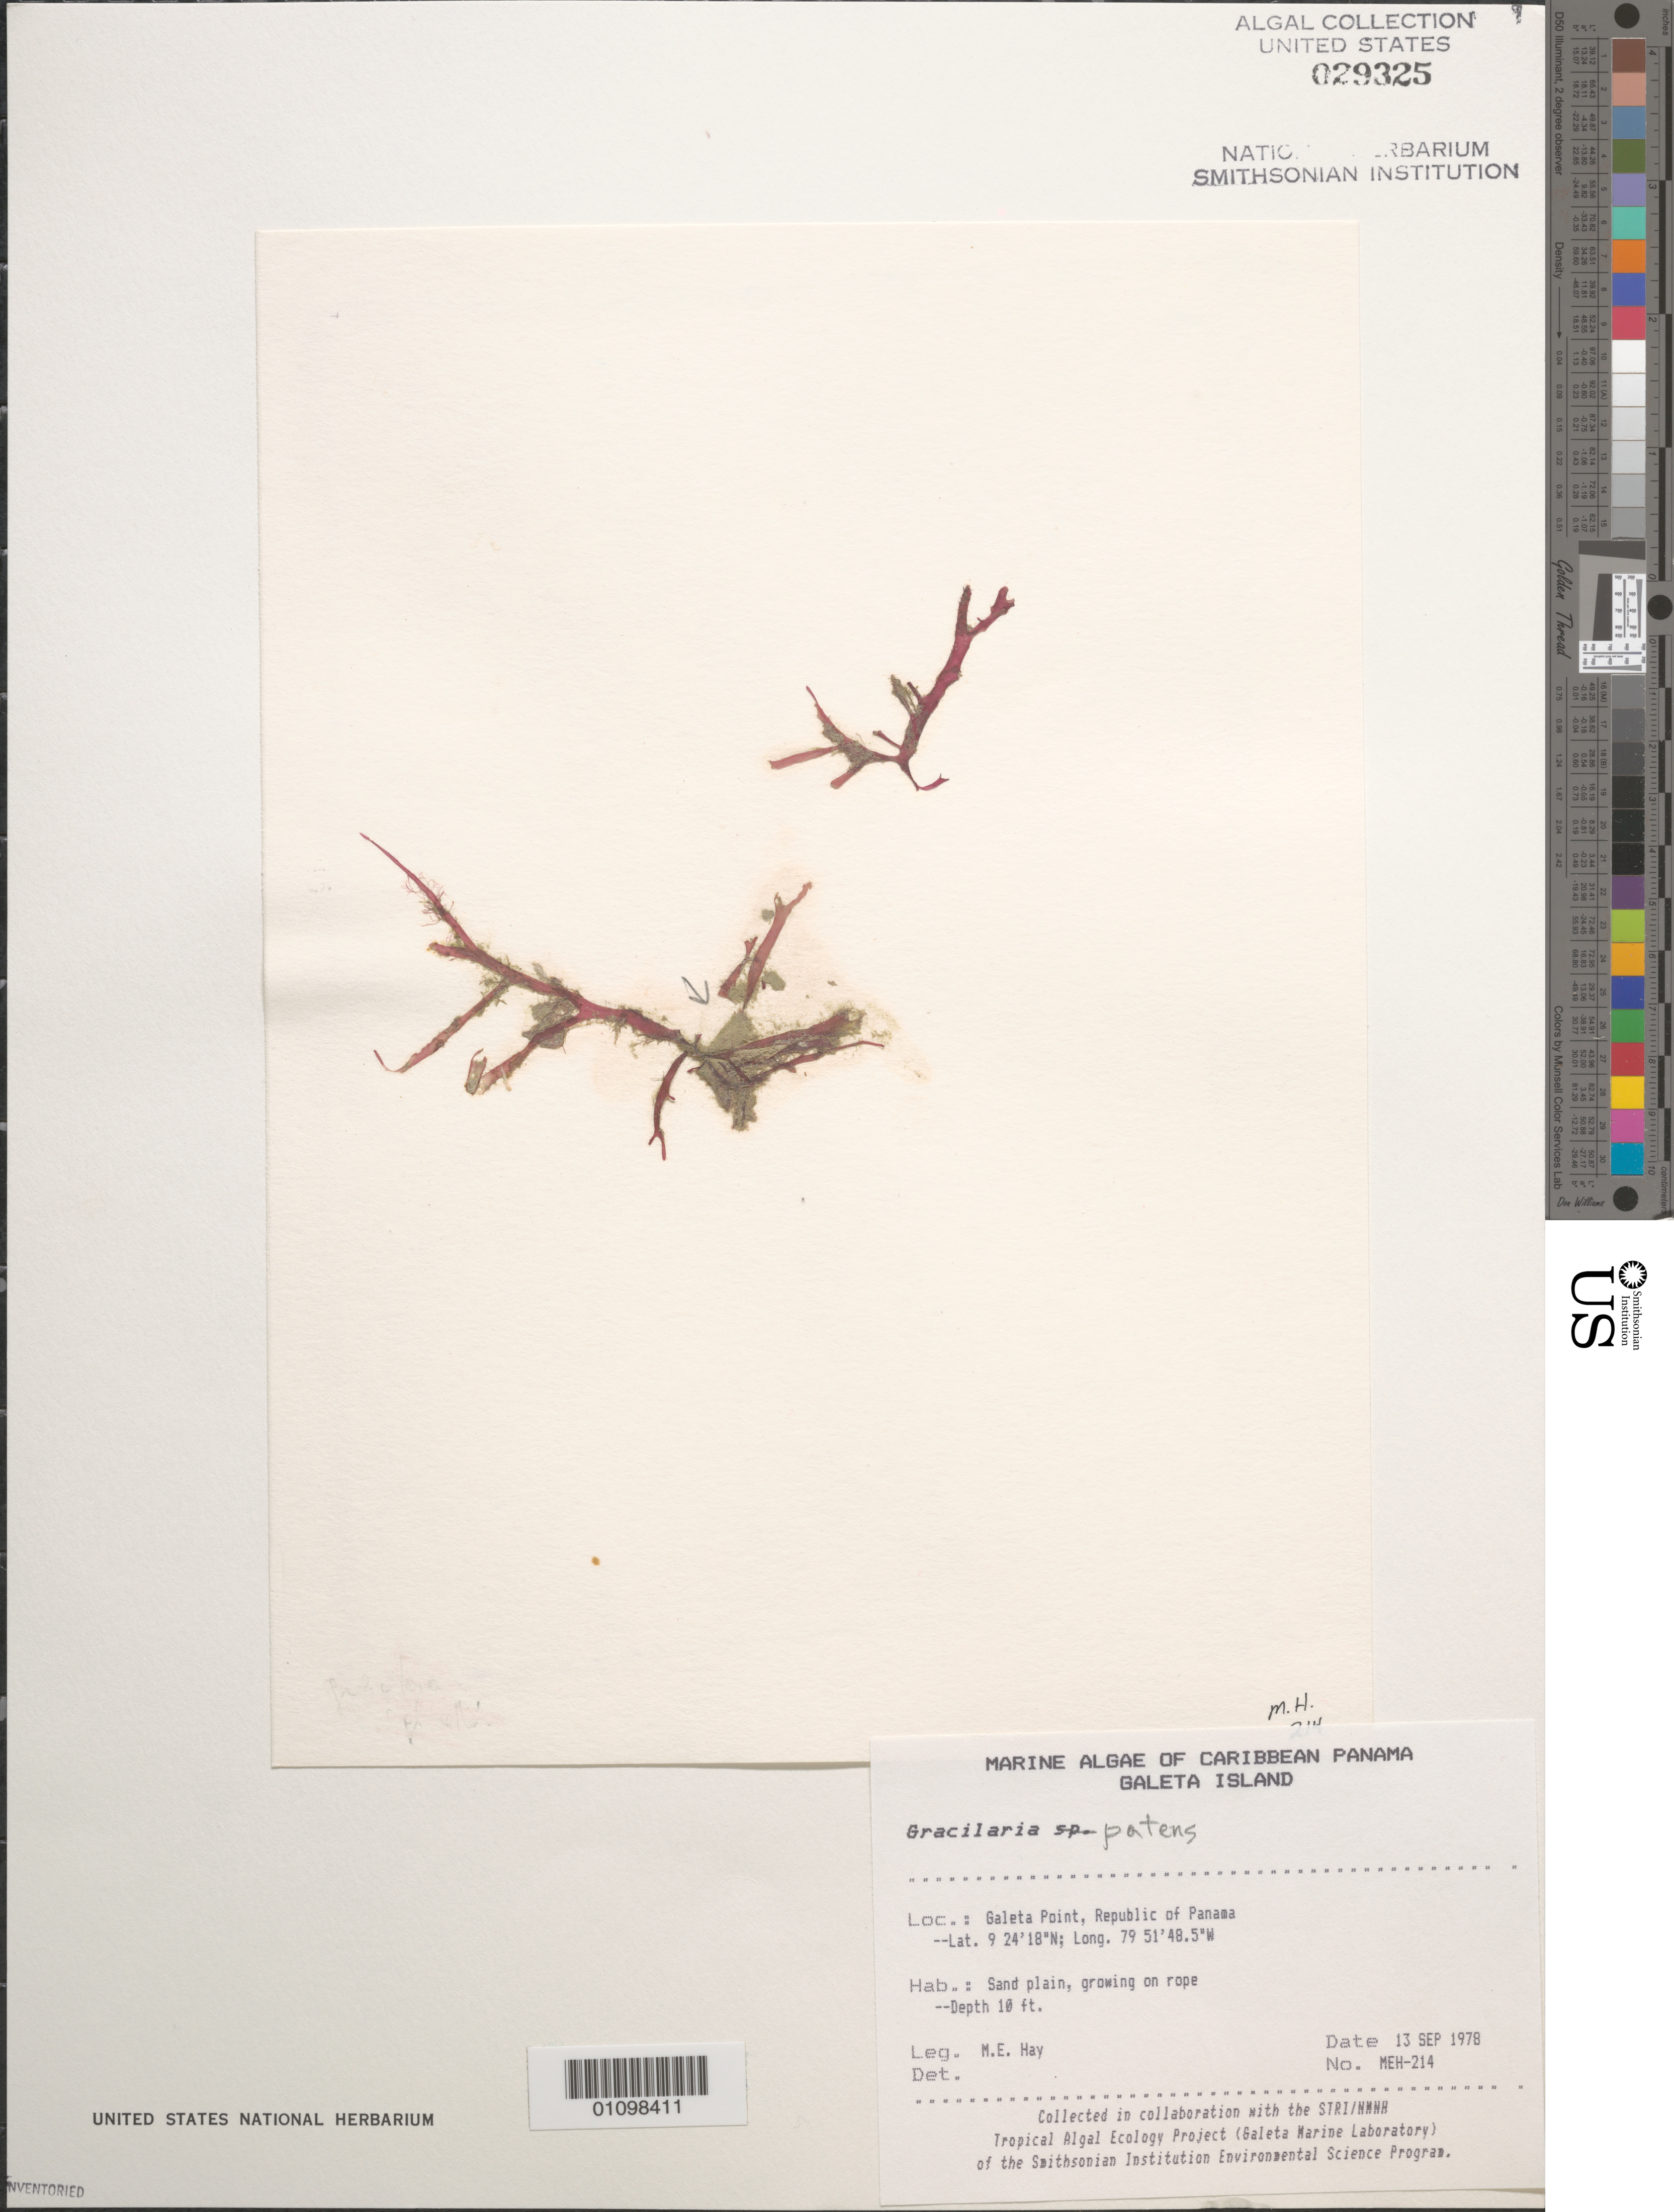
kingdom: Plantae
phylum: Rhodophyta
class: Florideophyceae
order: Gracilariales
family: Gracilariaceae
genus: Gracilaria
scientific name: Gracilaria patens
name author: P. Crouan & H. Crouan in Schramm & Maze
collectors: M. E. Hay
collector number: MEH-214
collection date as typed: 13 Sep 1978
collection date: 1978-09-13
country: Panama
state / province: Colón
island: Galeta Island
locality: Galeta Point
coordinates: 9 24'18"N, 79 51'48.5"W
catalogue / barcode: US 29325